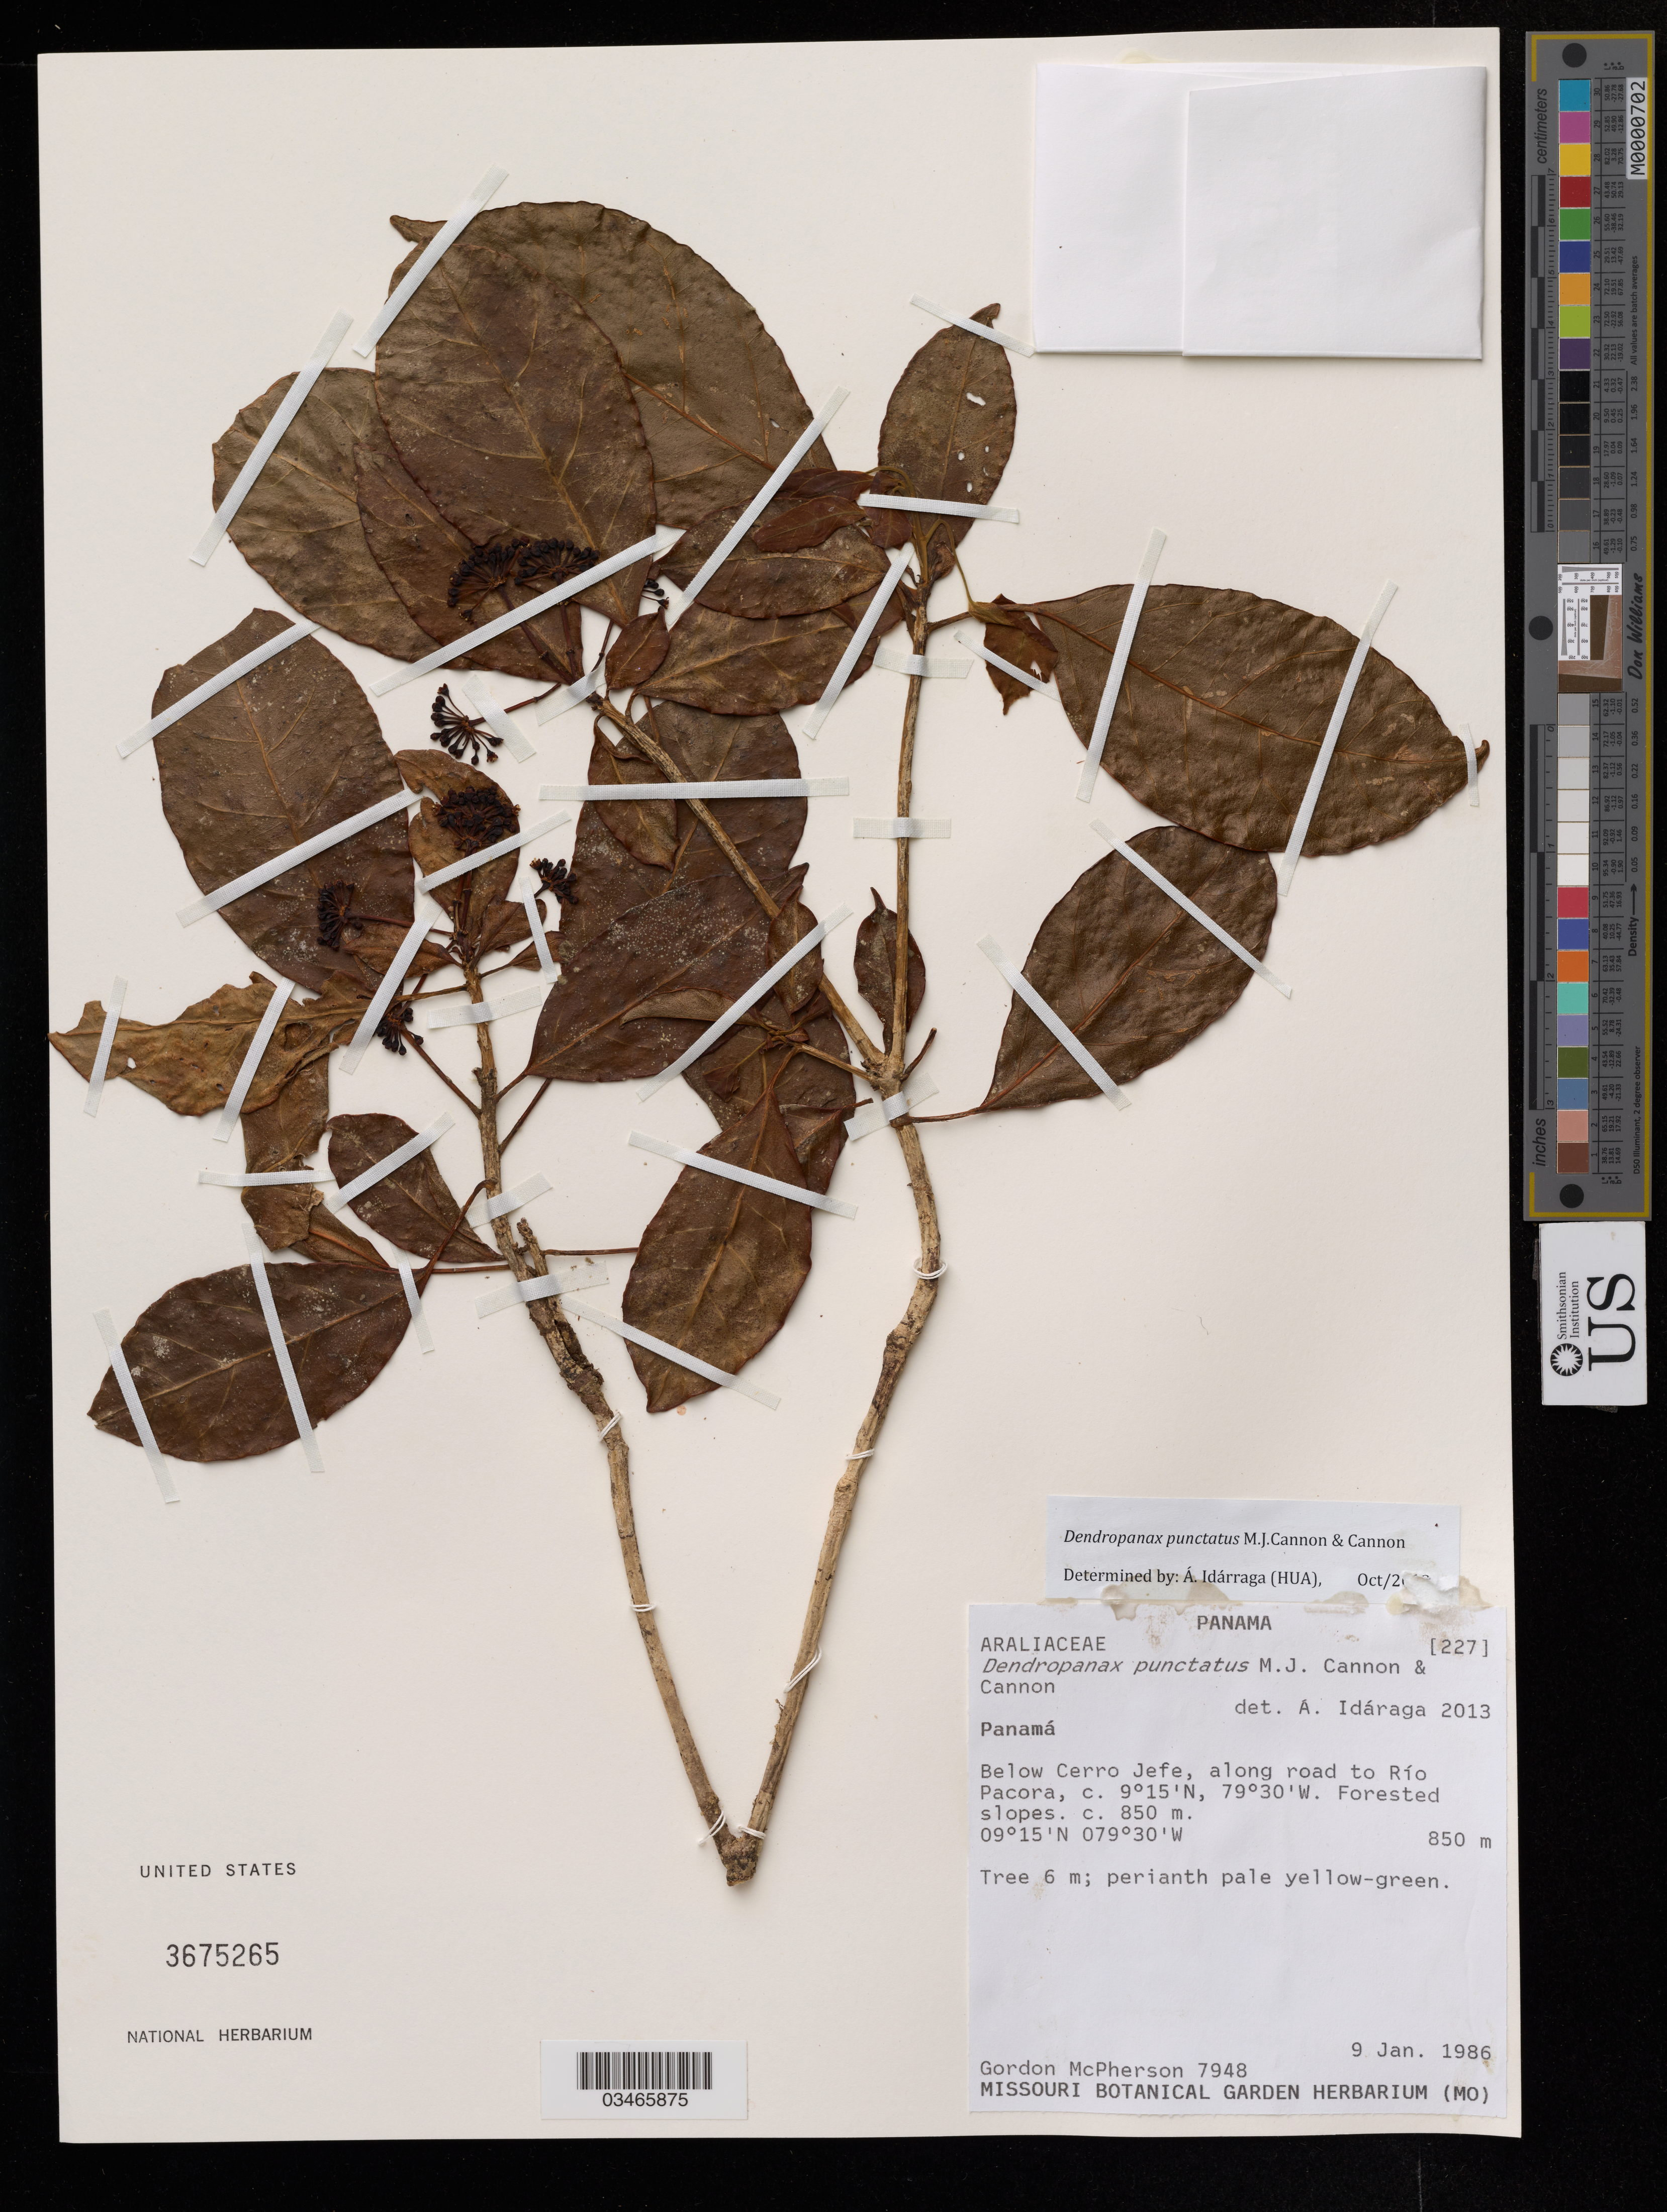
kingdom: Plantae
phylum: Tracheophyta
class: Magnoliopsida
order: Apiales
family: Araliaceae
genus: Dendropanax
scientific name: Dendropanax punctatus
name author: Cannon & Cannon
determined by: Idarraga, Alvaro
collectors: G. D. McPherson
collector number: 227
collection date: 1986-01-09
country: Panama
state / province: Panamá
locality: Near Cerro Jefe, below turn-off to Rio Pacora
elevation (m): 850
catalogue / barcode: US 3675265